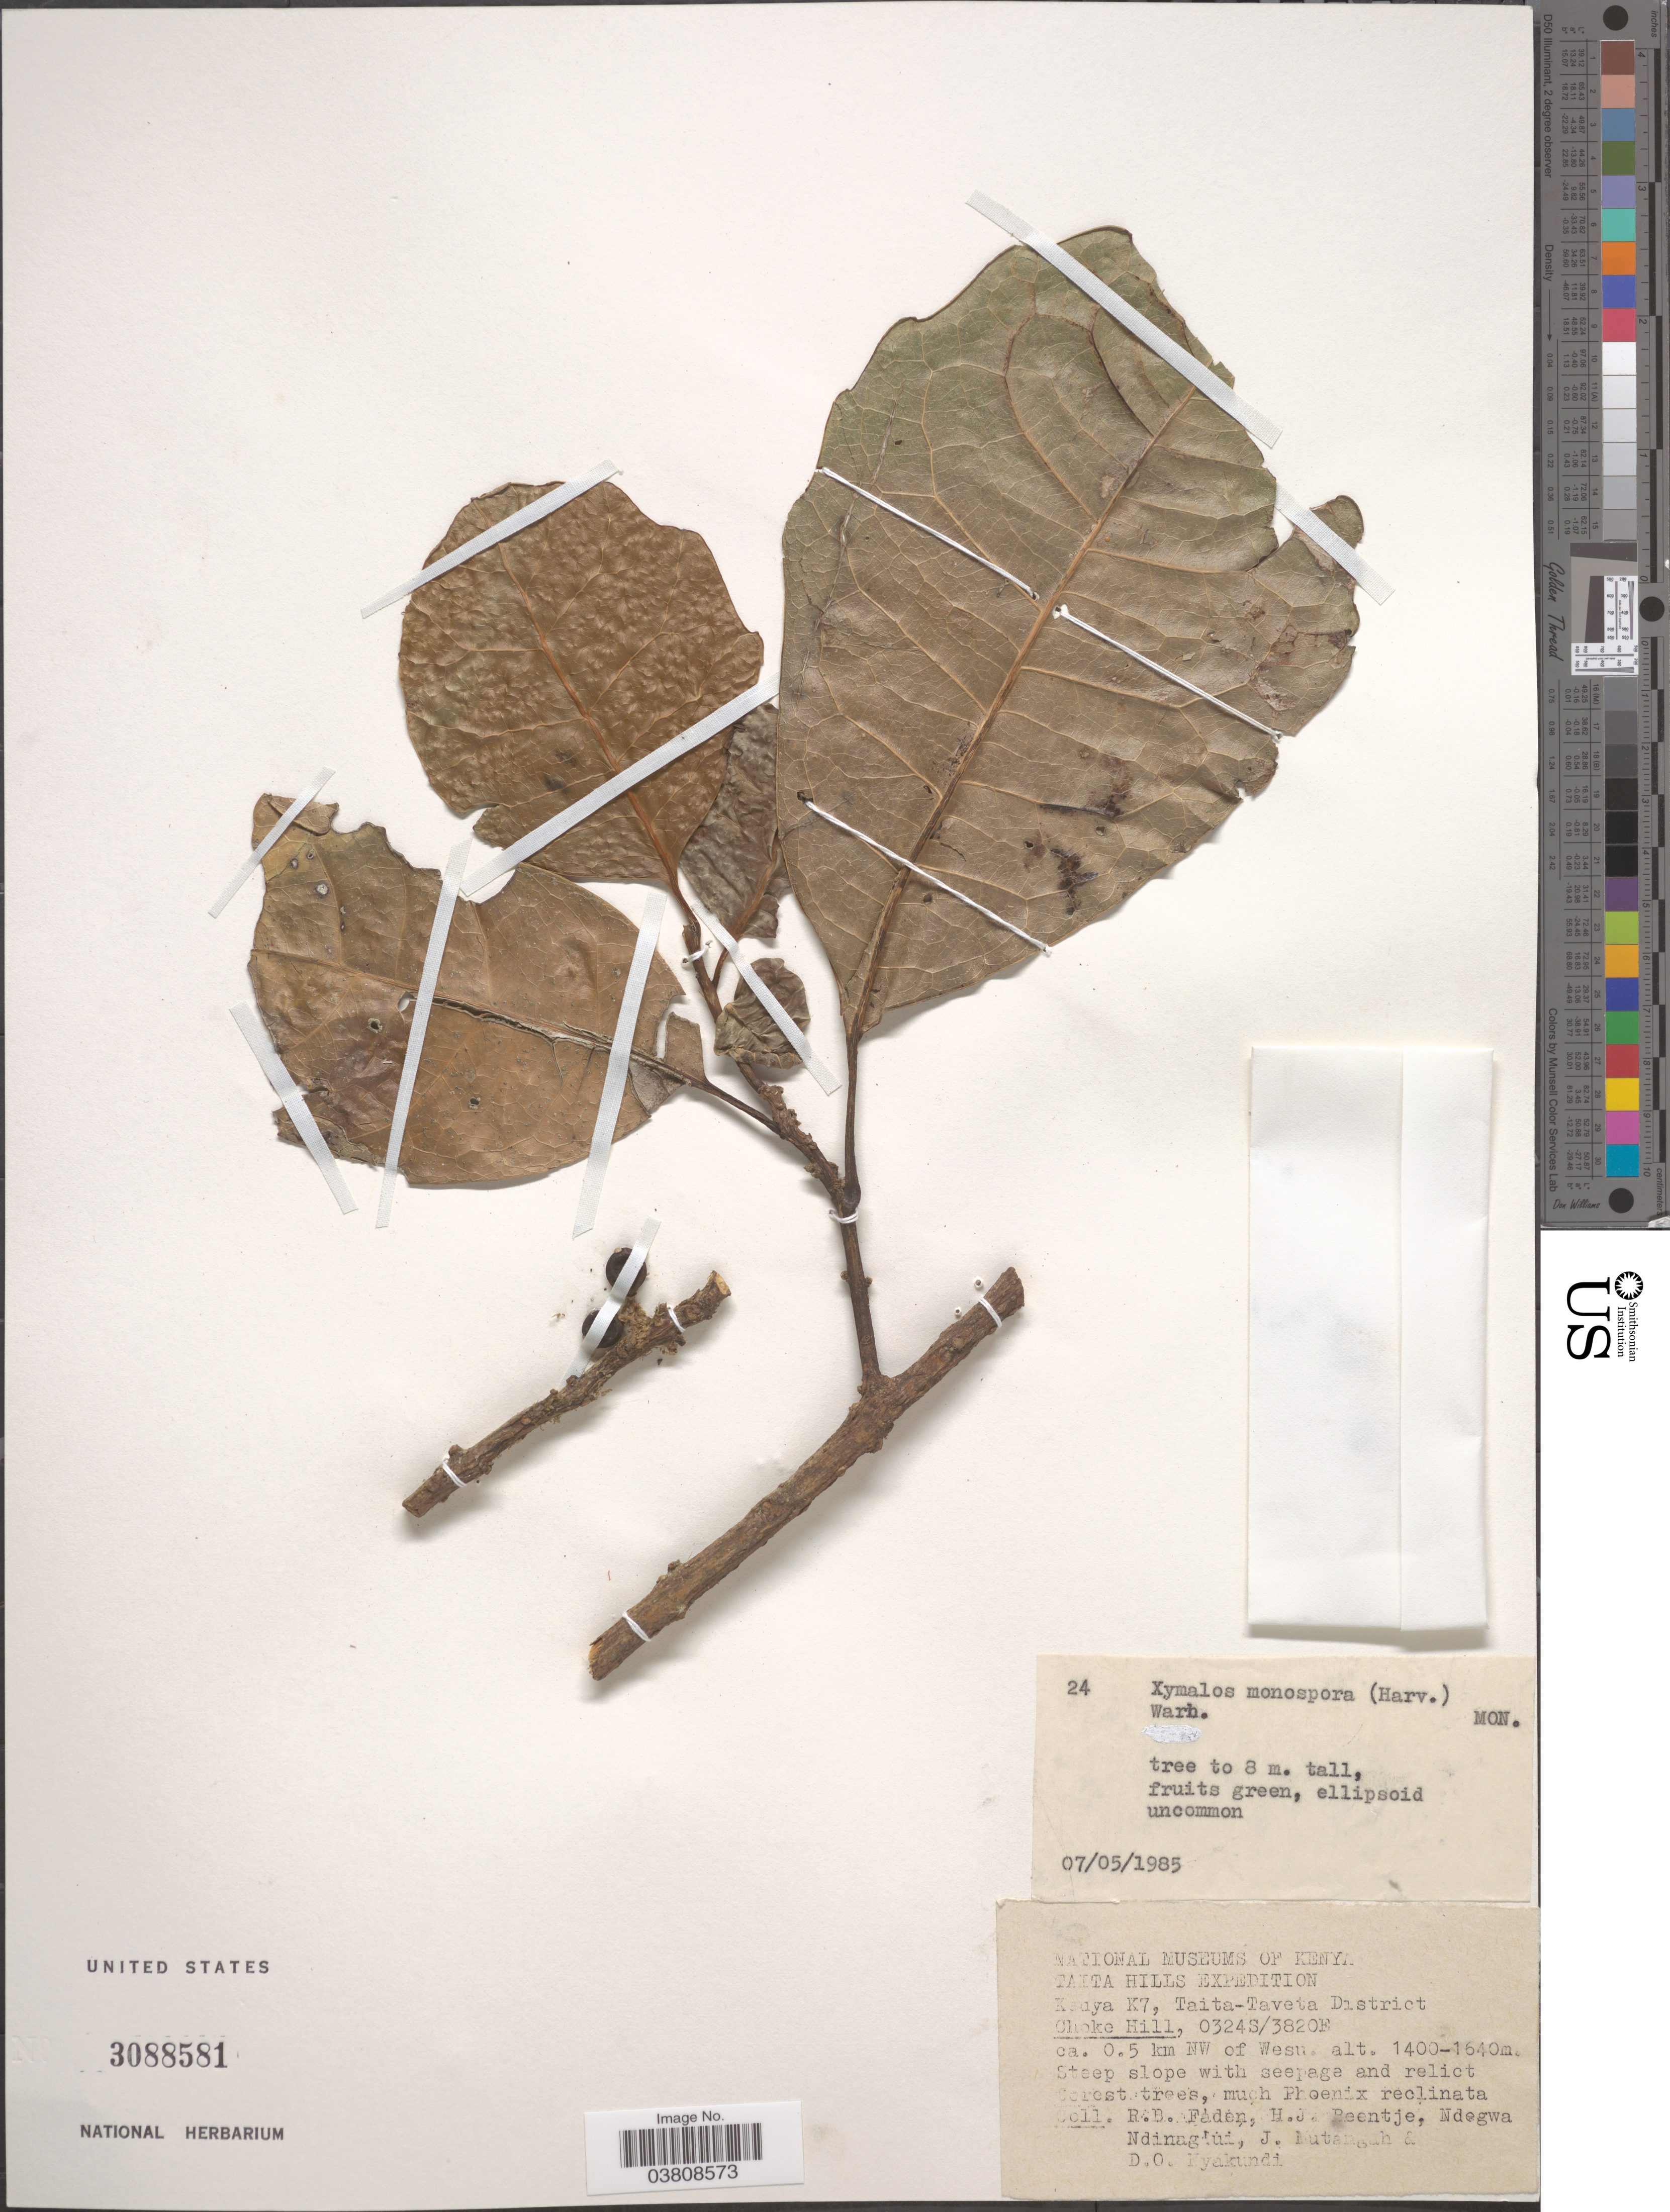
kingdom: Plantae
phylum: Tracheophyta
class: Magnoliopsida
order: Laurales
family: Monimiaceae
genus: Xymalos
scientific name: Xymalos monospora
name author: (Harv.) Baill.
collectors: R. B. Faden, H. J. Beentje, Ndegwa Ndiang'ui, J. Mutangah & D. Nyakundi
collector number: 24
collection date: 1985-05-07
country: Kenya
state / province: Taita Taveta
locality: Taita Hills. Kenya K7, Taita-Taveta District. Choke Hill. ca. 0.5 km NW of Wesn.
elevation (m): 1400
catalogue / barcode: US 3088581